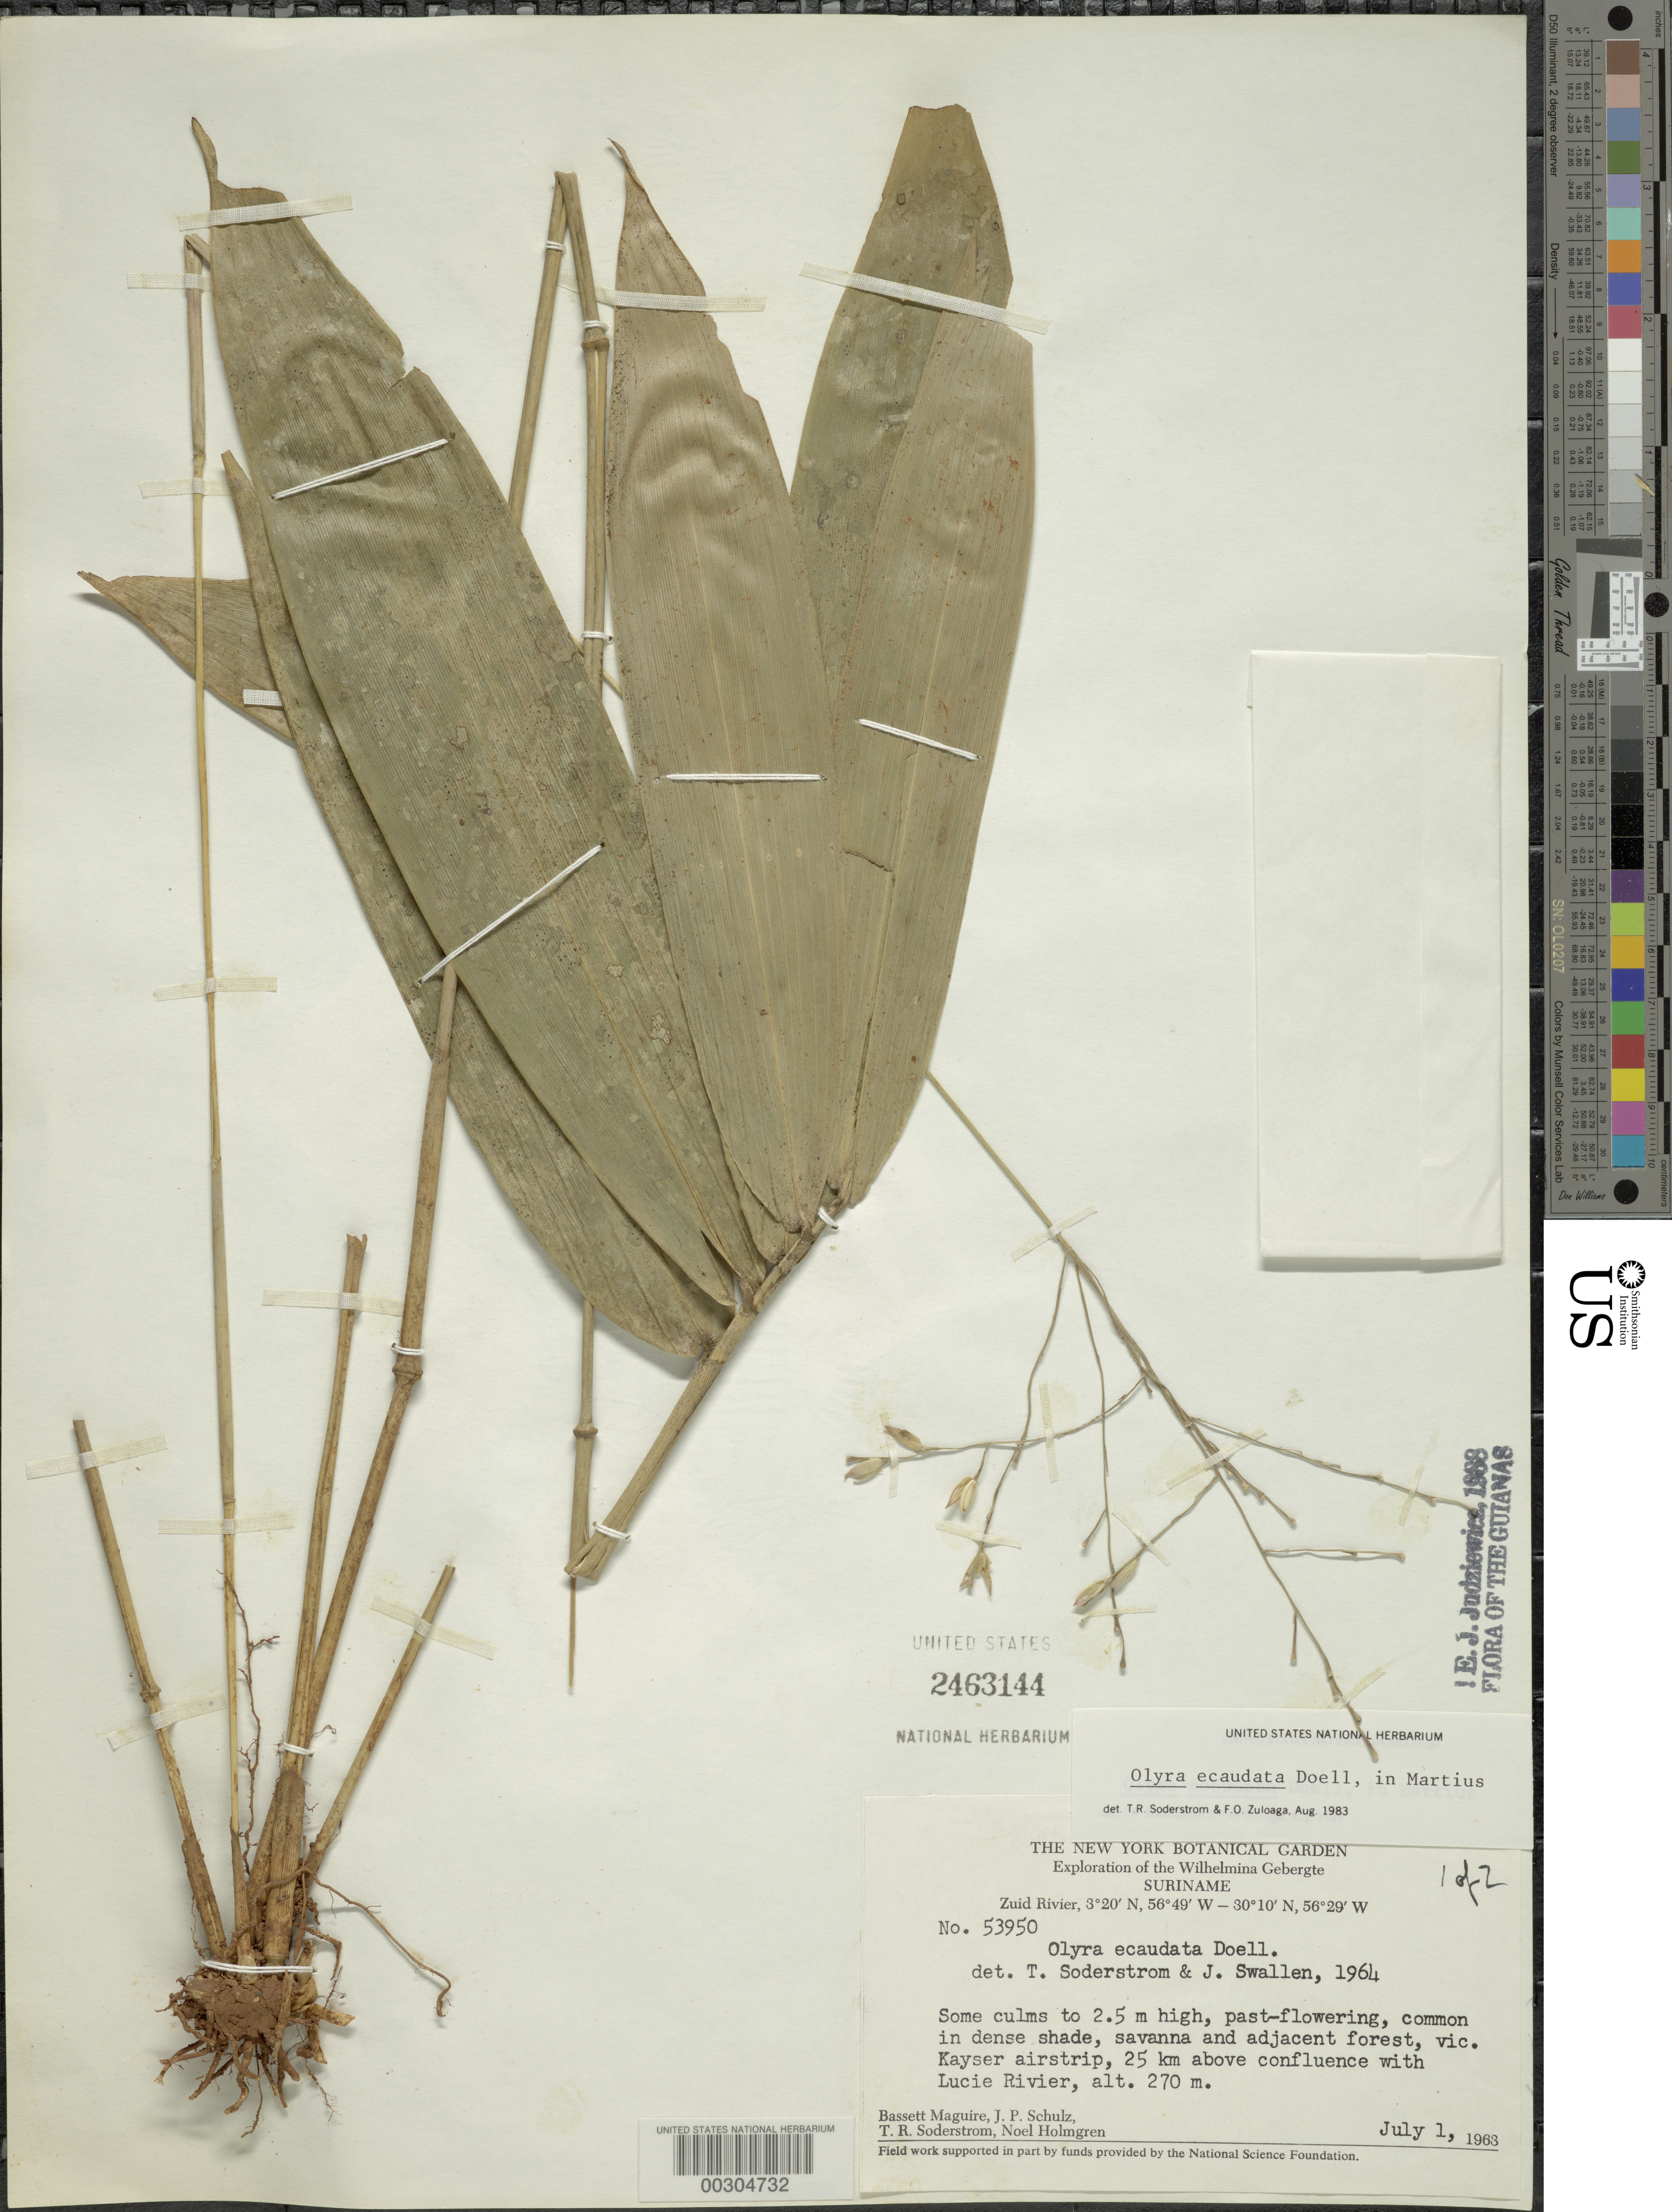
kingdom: Plantae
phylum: Tracheophyta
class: Liliopsida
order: Poales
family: Poaceae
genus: Olyra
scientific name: Olyra ecaudata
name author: Döll in Mart.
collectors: B. Maguire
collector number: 53950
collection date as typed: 01 Jul 1963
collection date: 1963-07-01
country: Suriname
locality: Zuid r., kayser airstrip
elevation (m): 270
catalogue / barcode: US 2463144